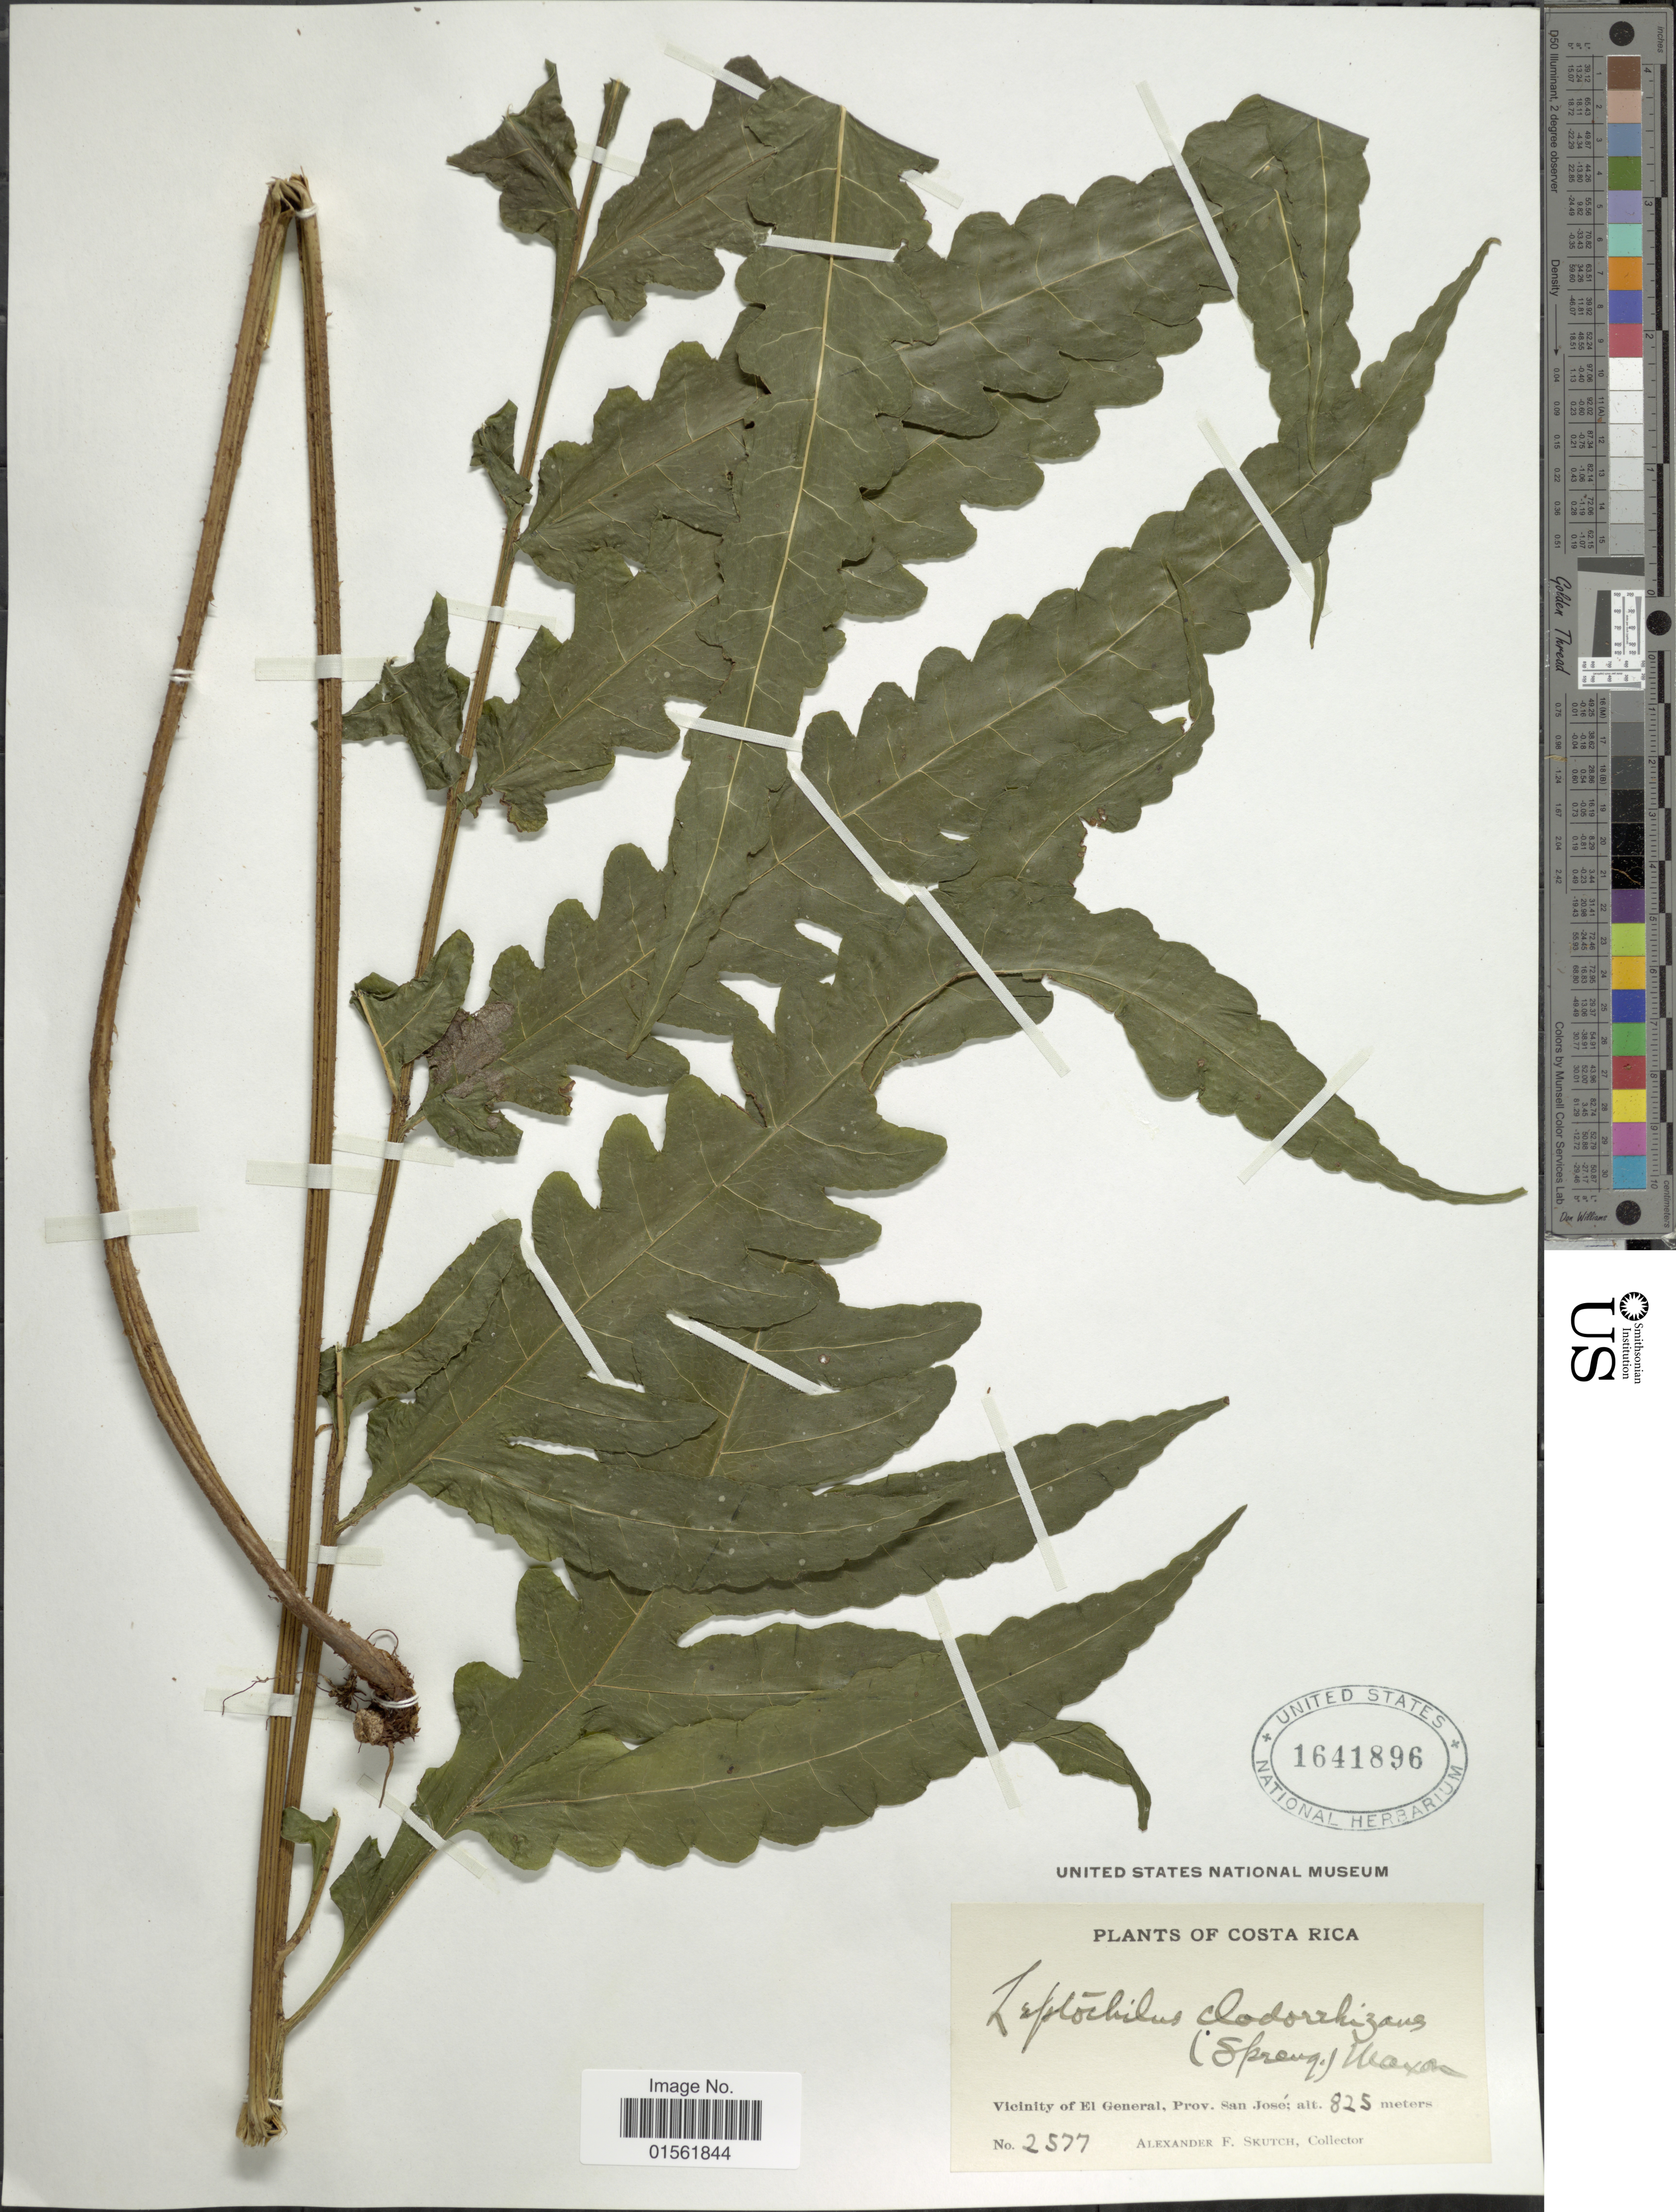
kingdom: Plantae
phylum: Tracheophyta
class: Polypodiopsida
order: Polypodiales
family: Dryopteridaceae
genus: Bolbitis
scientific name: Bolbitis portoricensis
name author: (Spreng.) Hennipman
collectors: A. F. Skutch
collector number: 2577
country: Costa Rica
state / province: San José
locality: Vicinity of El General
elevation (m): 825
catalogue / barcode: US 1641896